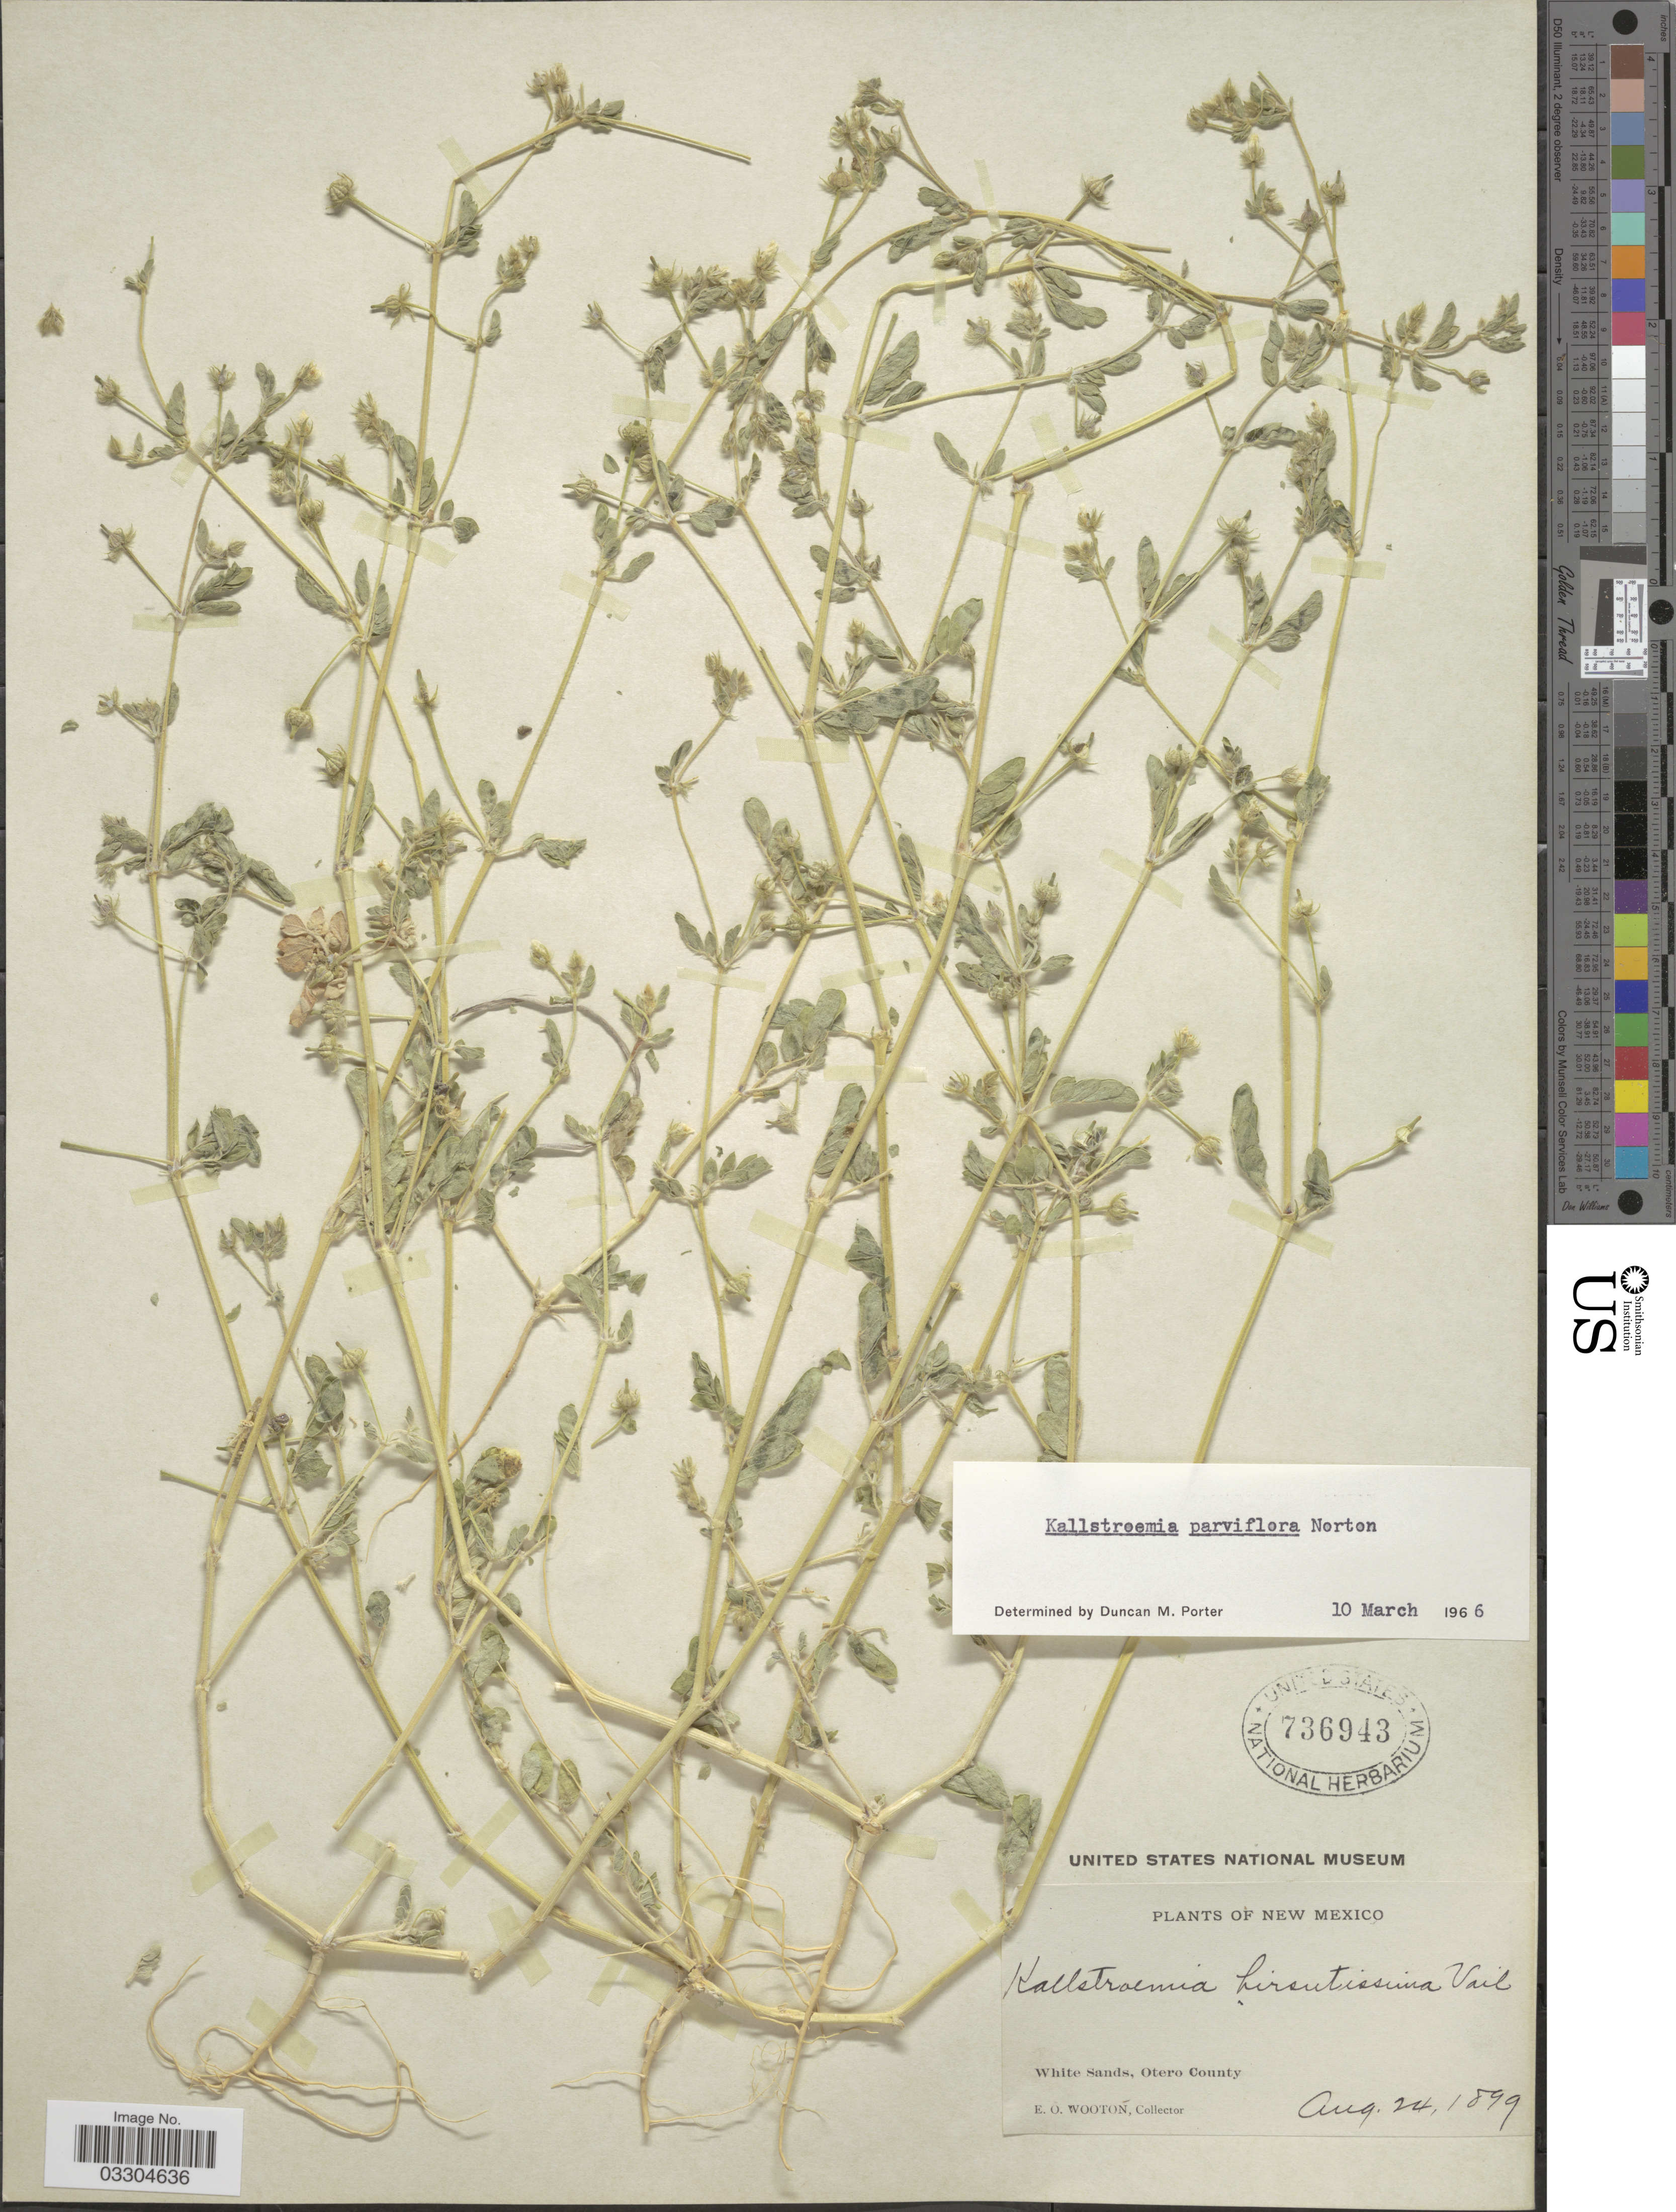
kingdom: Plantae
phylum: Tracheophyta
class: Magnoliopsida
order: Zygophyllales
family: Zygophyllaceae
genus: Kallstroemia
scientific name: Kallstroemia parviflora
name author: Norton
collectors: E. O. Wooton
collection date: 1899-08-24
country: United States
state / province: New Mexico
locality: White Sands, Otero County.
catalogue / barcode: US 736943